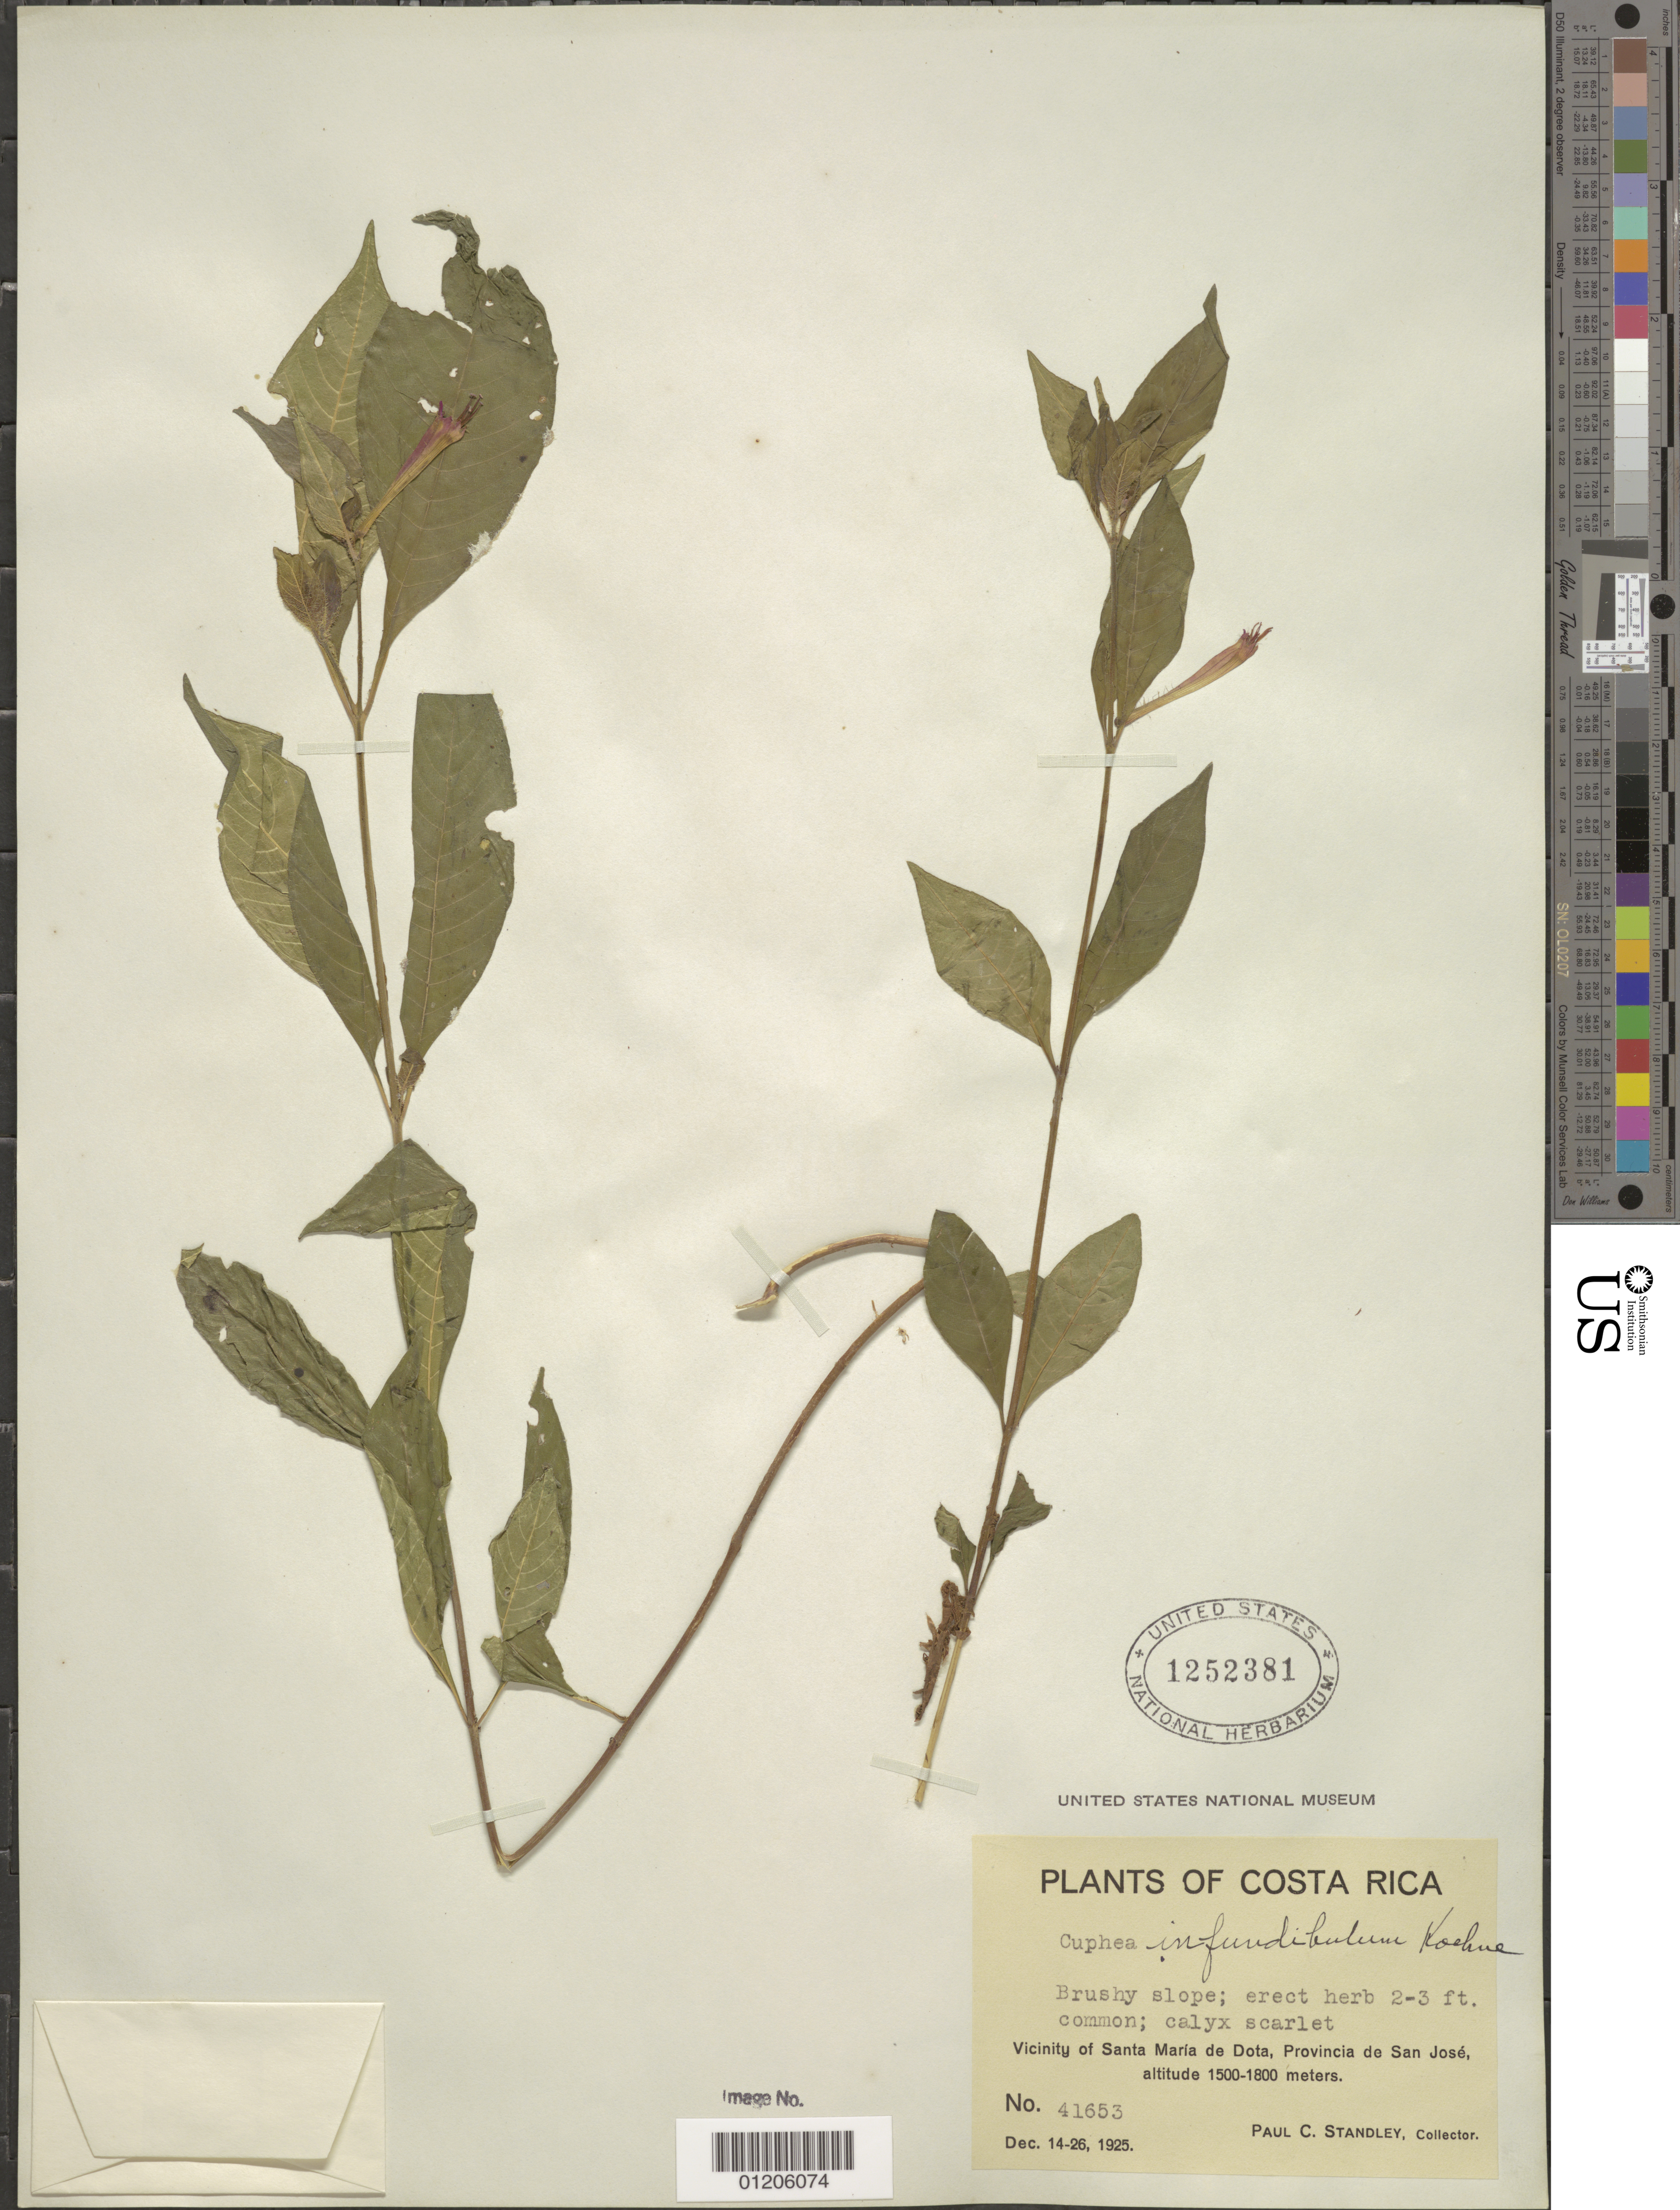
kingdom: Plantae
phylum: Tracheophyta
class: Magnoliopsida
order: Myrtales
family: Lythraceae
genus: Cuphea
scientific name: Cuphea infundibulum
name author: Koehne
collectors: P. C. Standley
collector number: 41653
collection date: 1925-12-14/1925-12-26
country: Costa Rica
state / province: San José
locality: Vicinity of Santa Maria de Dota.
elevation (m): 1500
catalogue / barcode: US 1252381